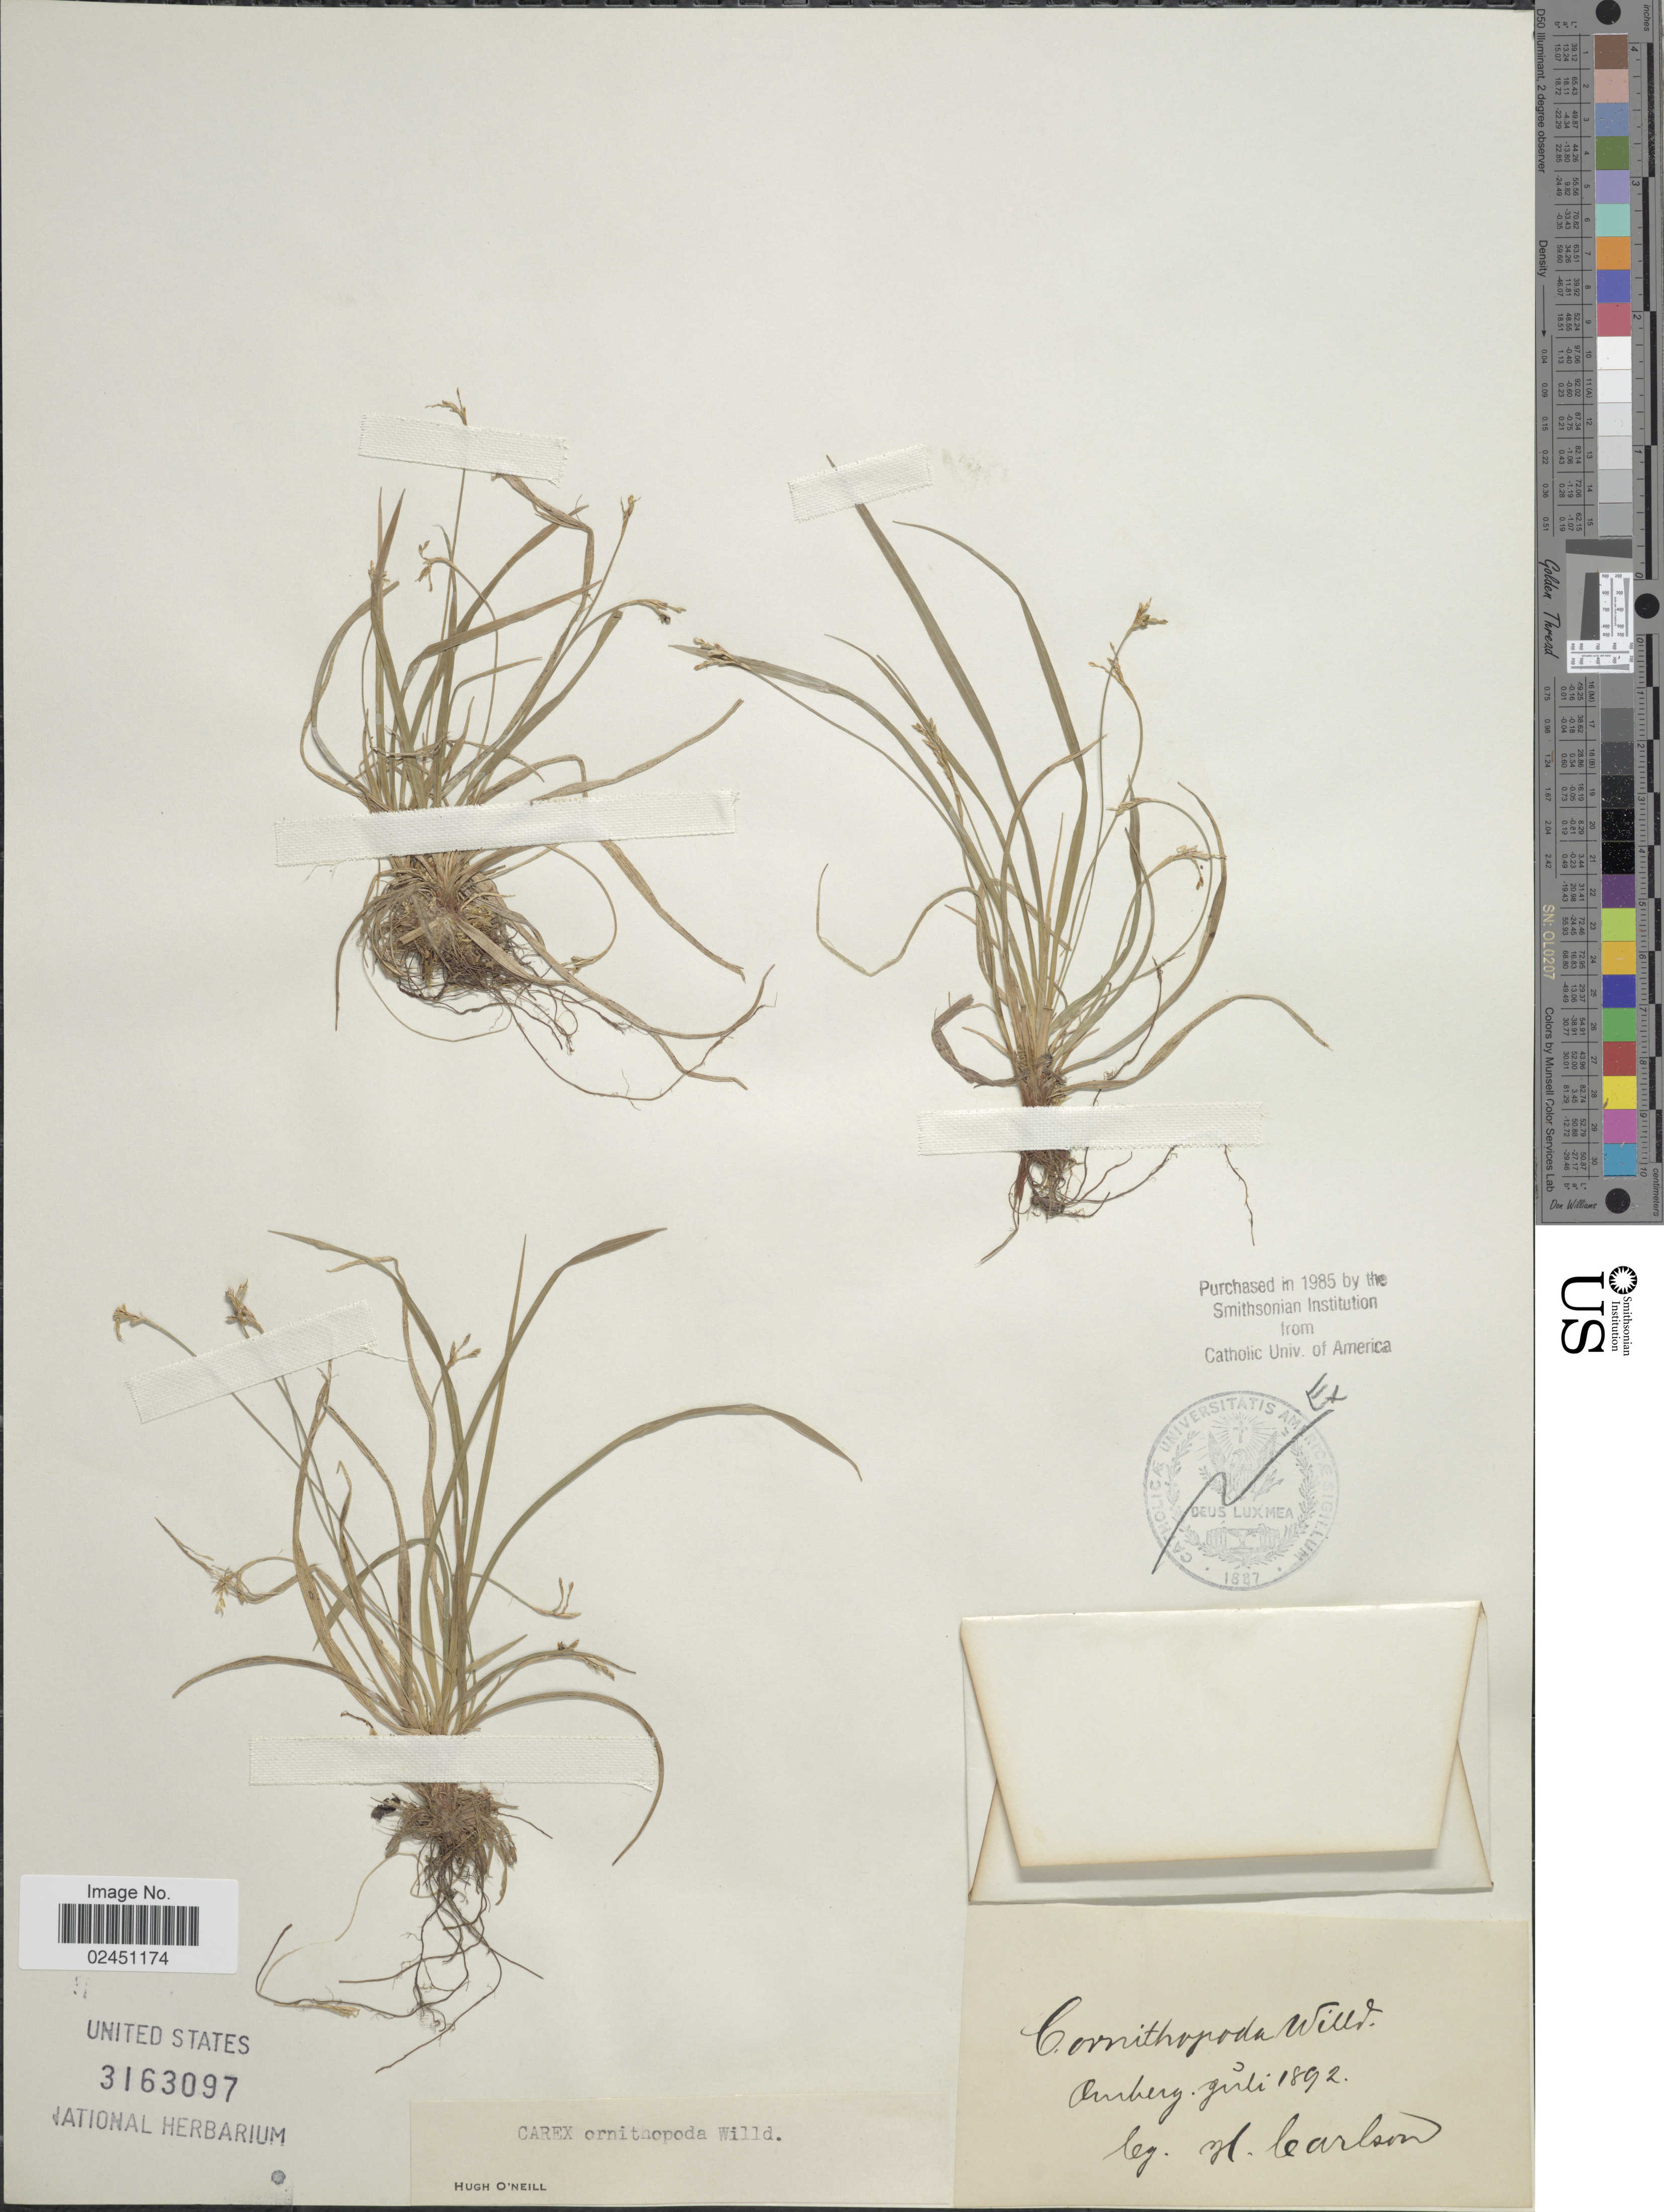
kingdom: Plantae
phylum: Tracheophyta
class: Liliopsida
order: Poales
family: Cyperaceae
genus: Carex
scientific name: Carex ornithopoda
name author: Willd.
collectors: M. Carlson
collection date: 1892-07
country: Sweden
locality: Omberg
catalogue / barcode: US 3163097